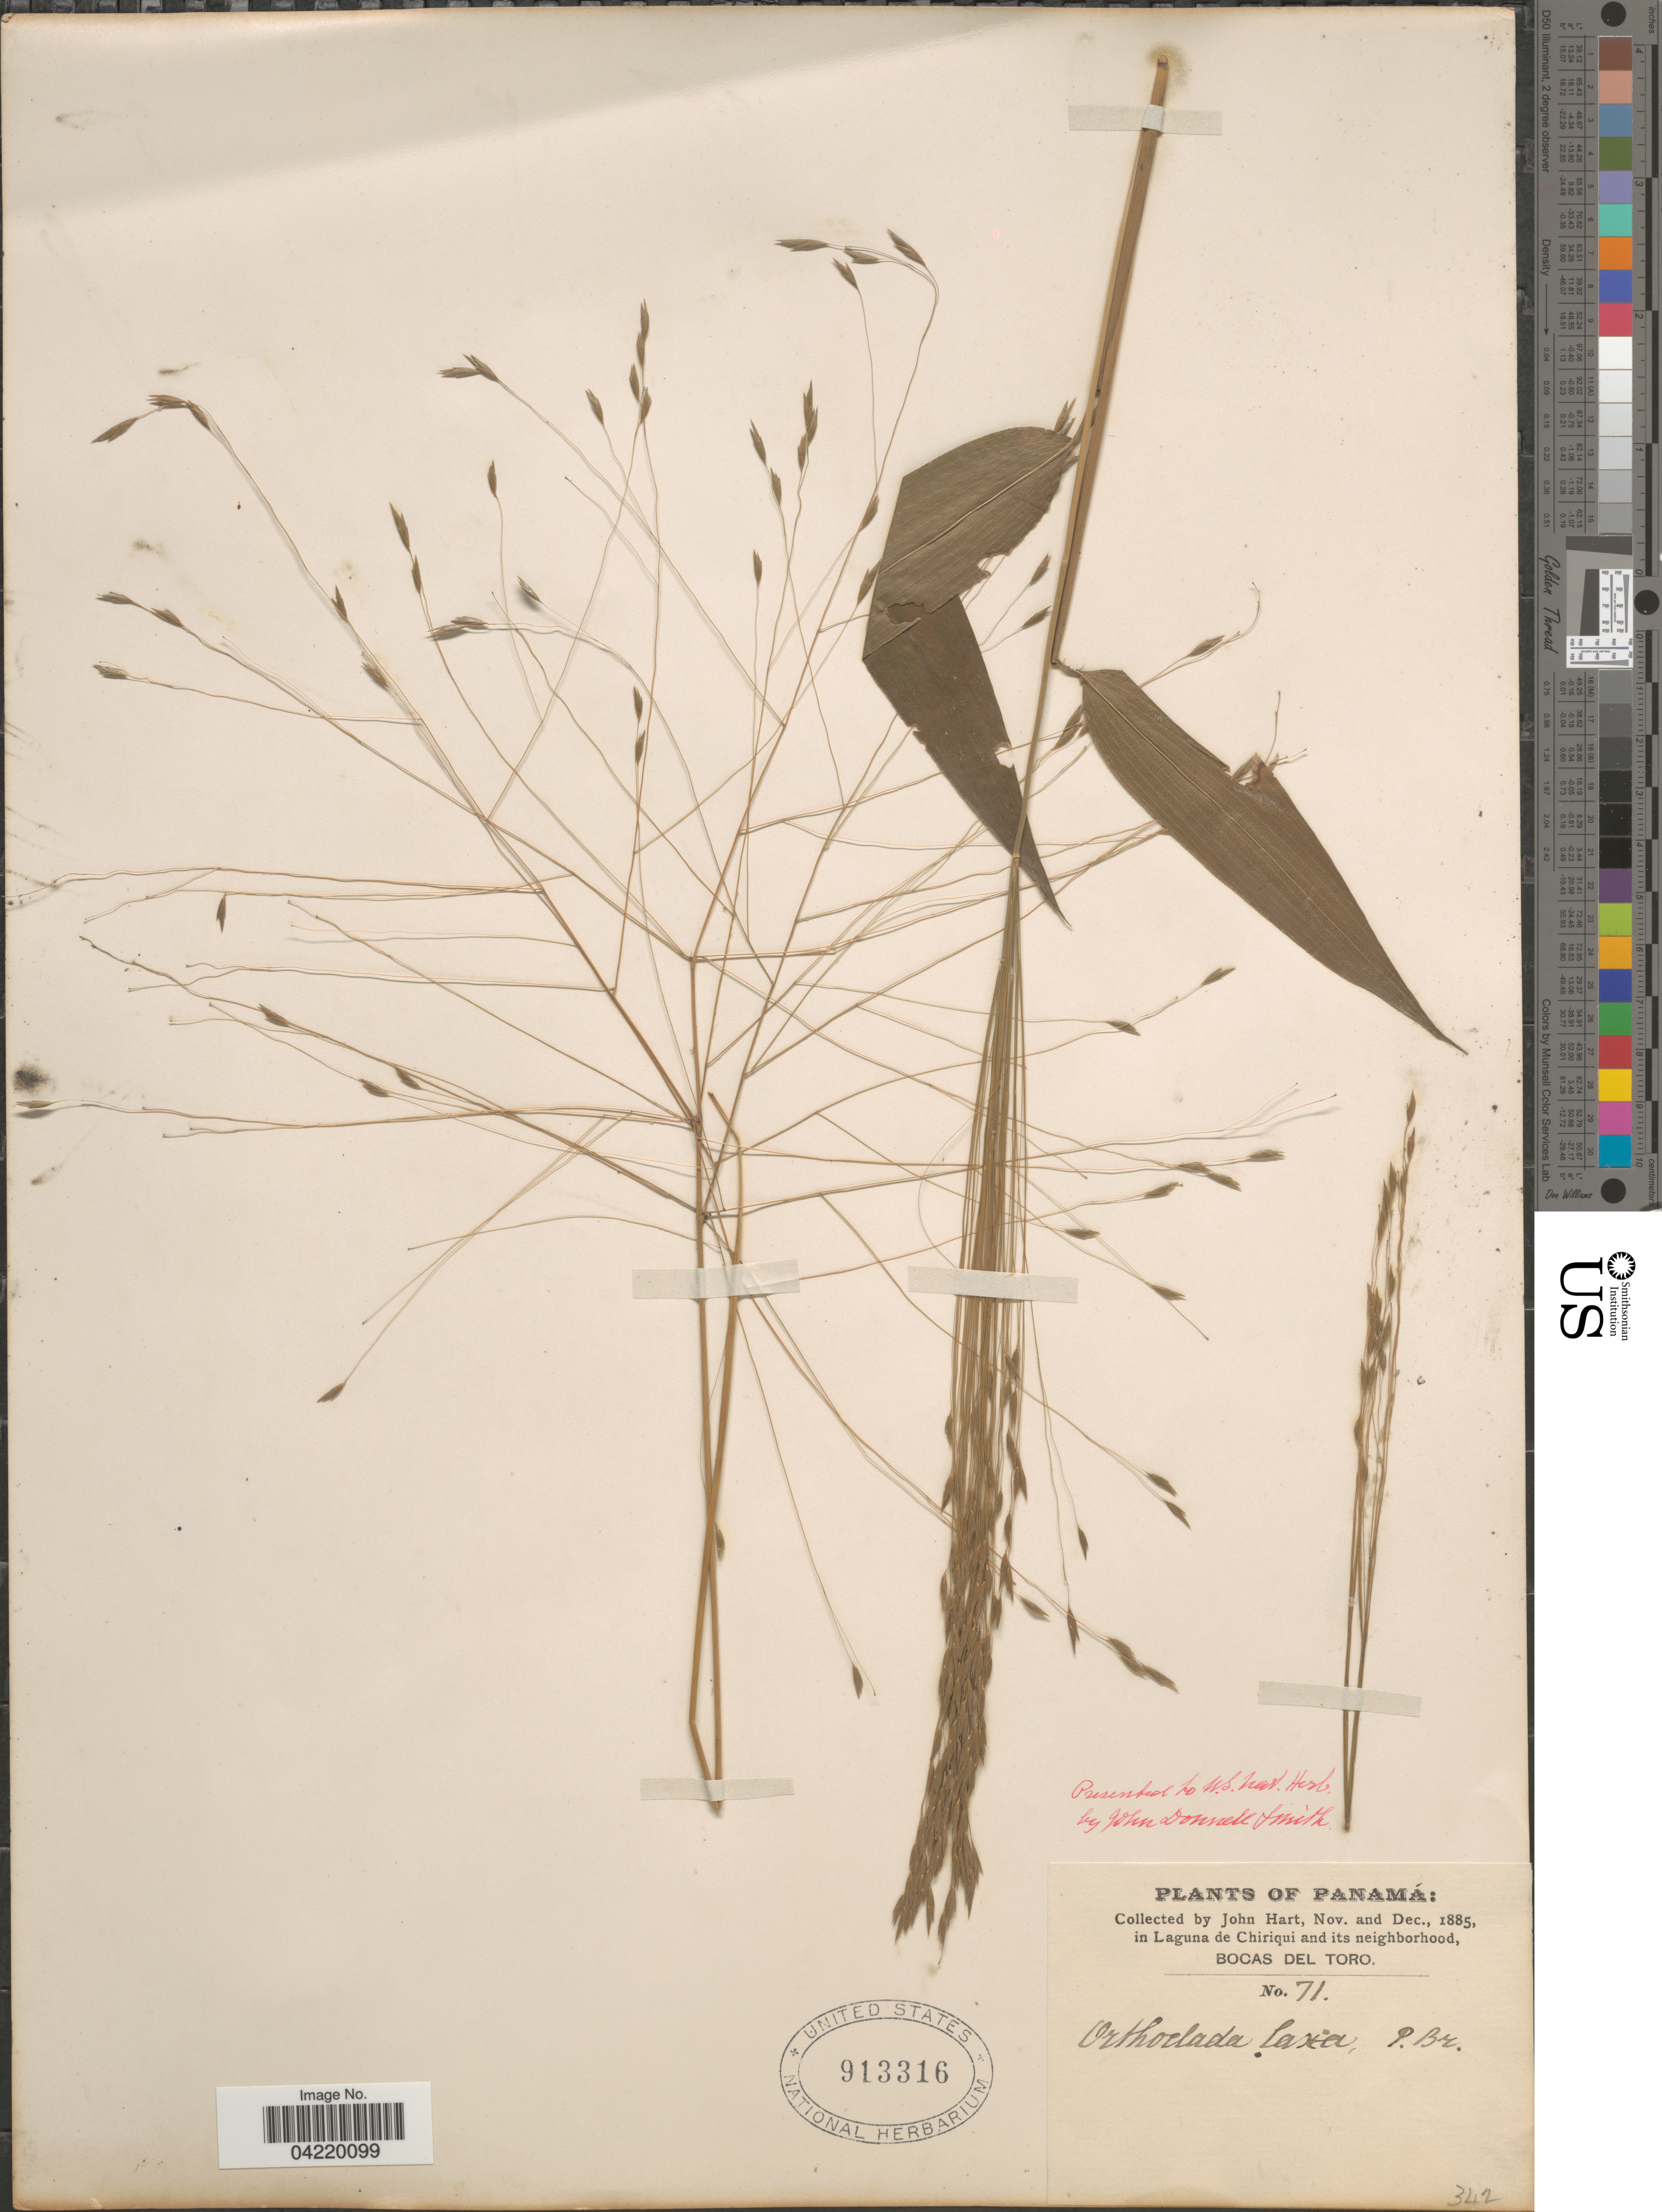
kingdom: Plantae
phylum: Tracheophyta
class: Liliopsida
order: Poales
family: Poaceae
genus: Orthoclada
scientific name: Orthoclada laxa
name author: P. Beauv.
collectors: J. H. Hart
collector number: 71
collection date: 1885-11/1885-12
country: Panama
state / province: Bocas del Toro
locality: In Laguna de Chiriqui and its neighborhood.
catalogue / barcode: US 913316